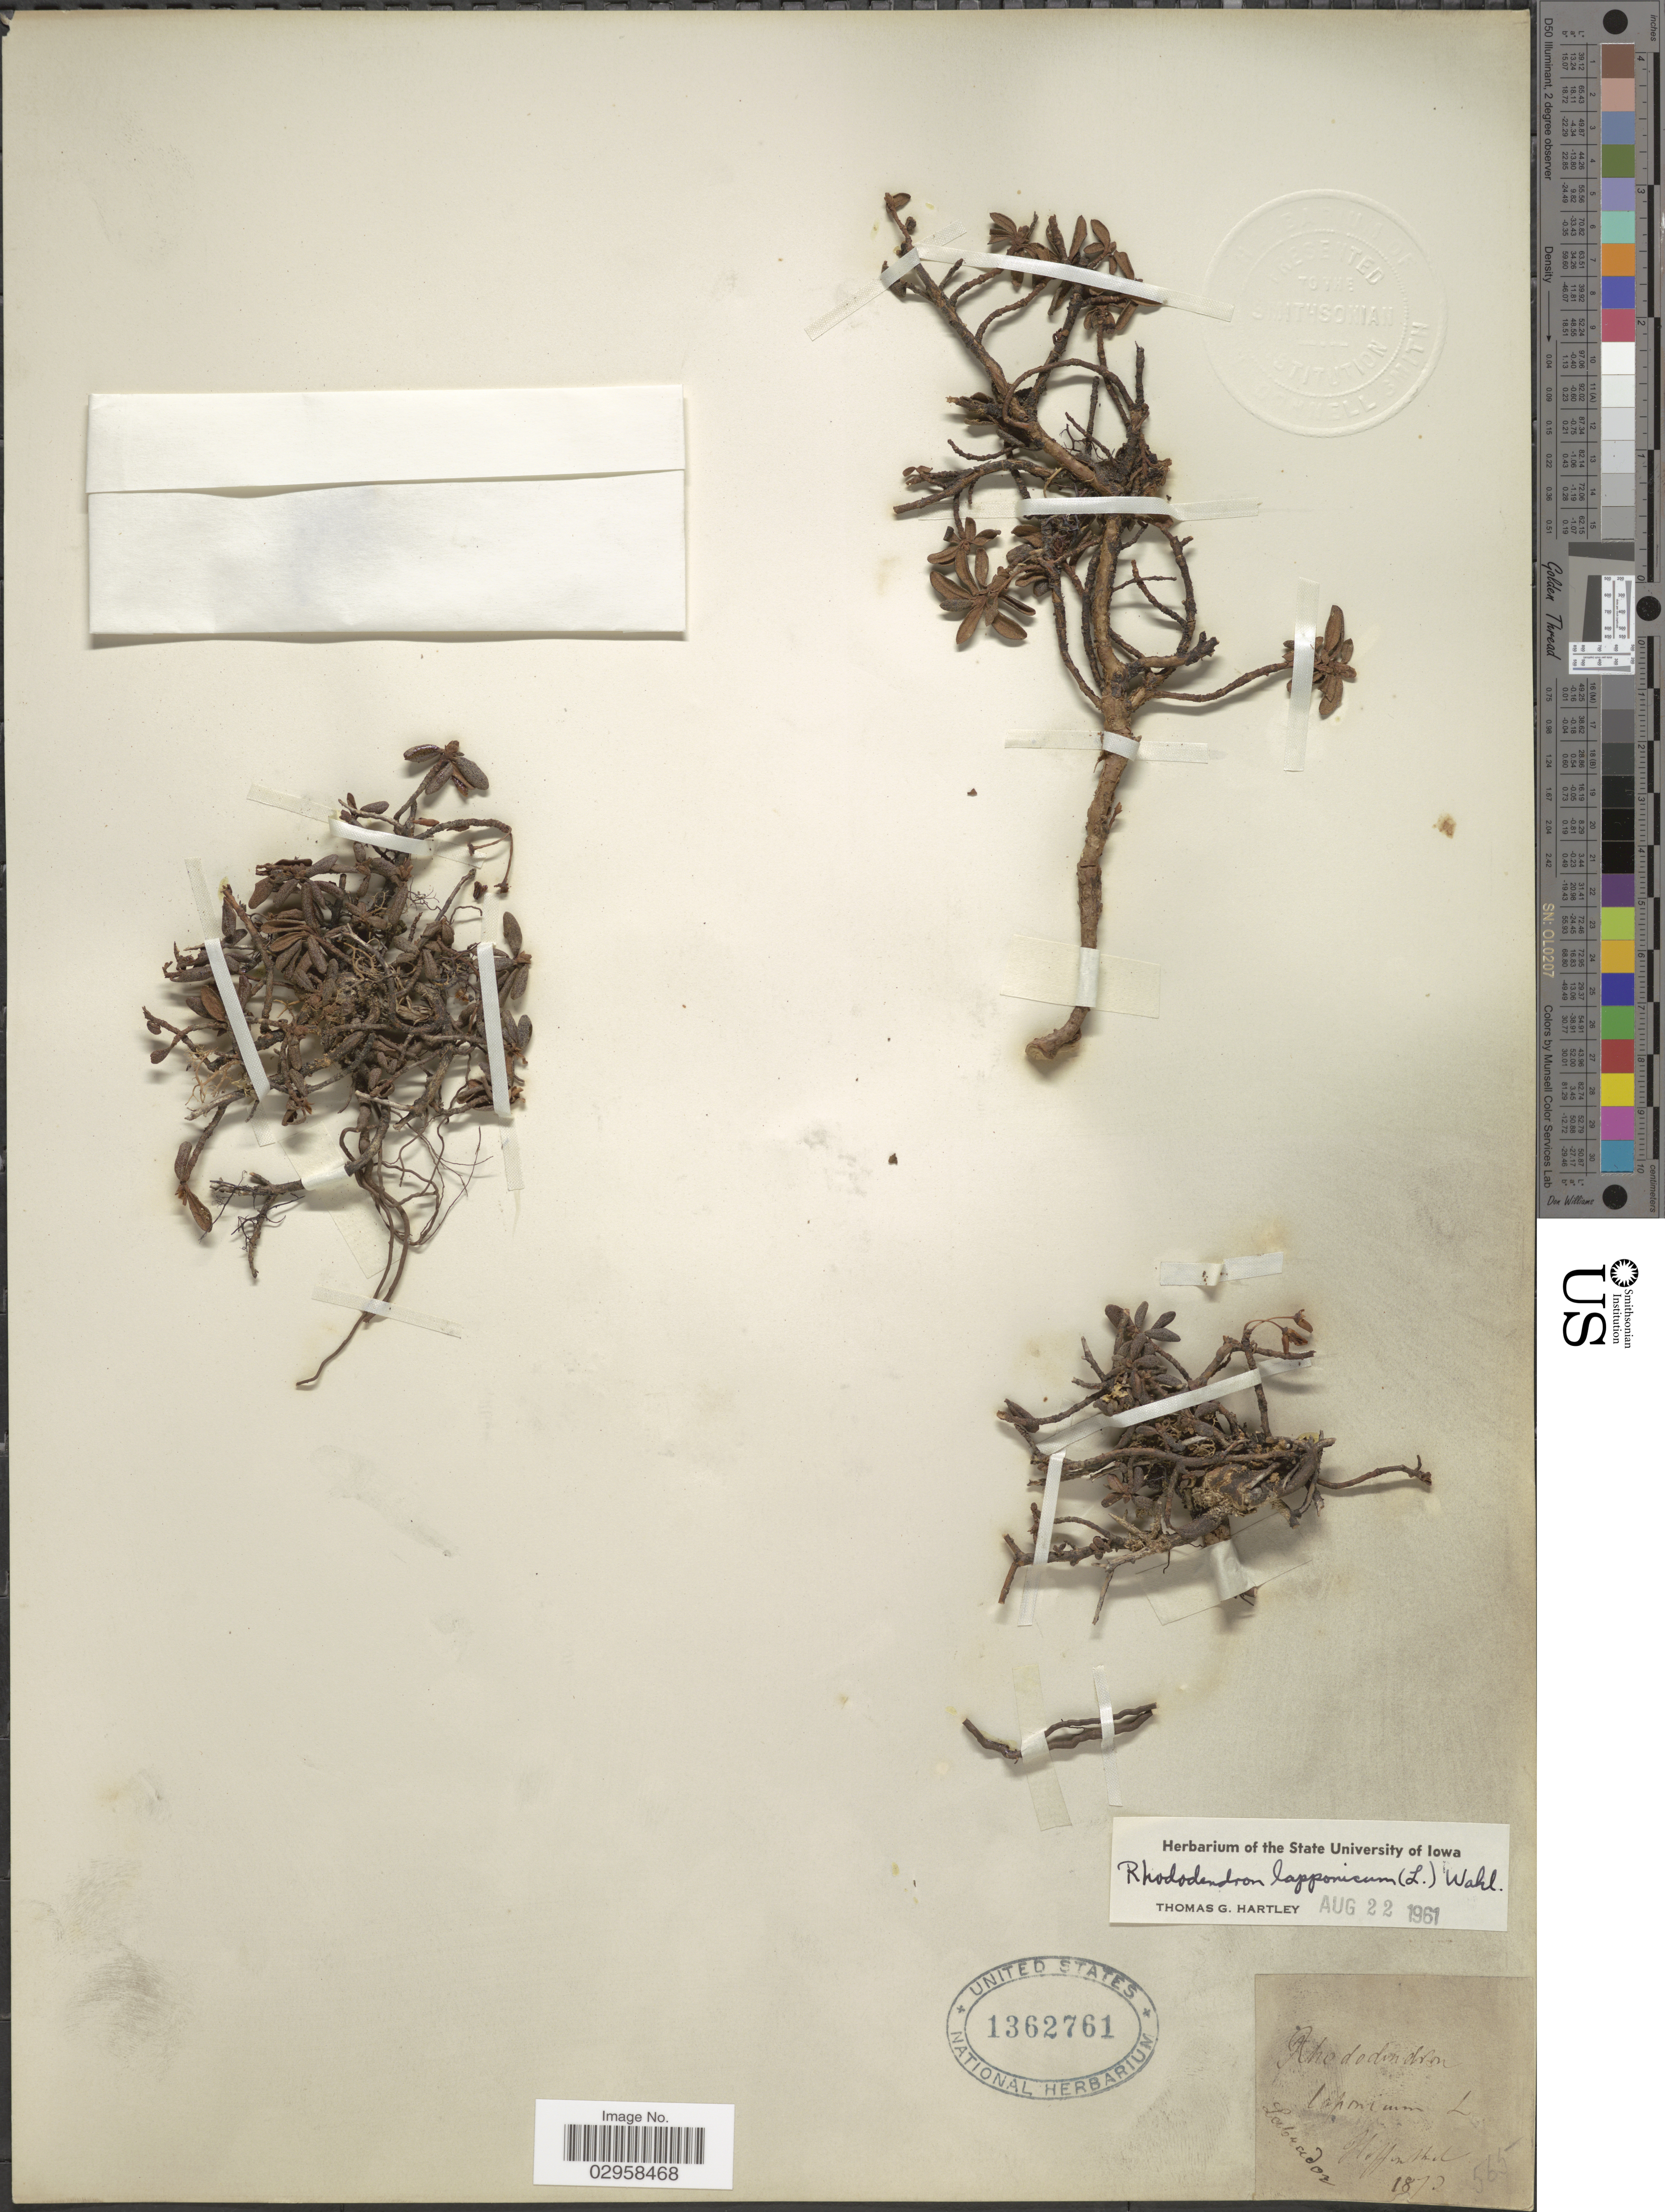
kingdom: Plantae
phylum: Tracheophyta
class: Magnoliopsida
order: Ericales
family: Ericaceae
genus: Rhododendron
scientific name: Rhododendron lapponicum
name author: (L.) Wahlenb.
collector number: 565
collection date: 1873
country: Canada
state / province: Newfoundland and Labrador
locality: Labrador.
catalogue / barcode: US 1362761